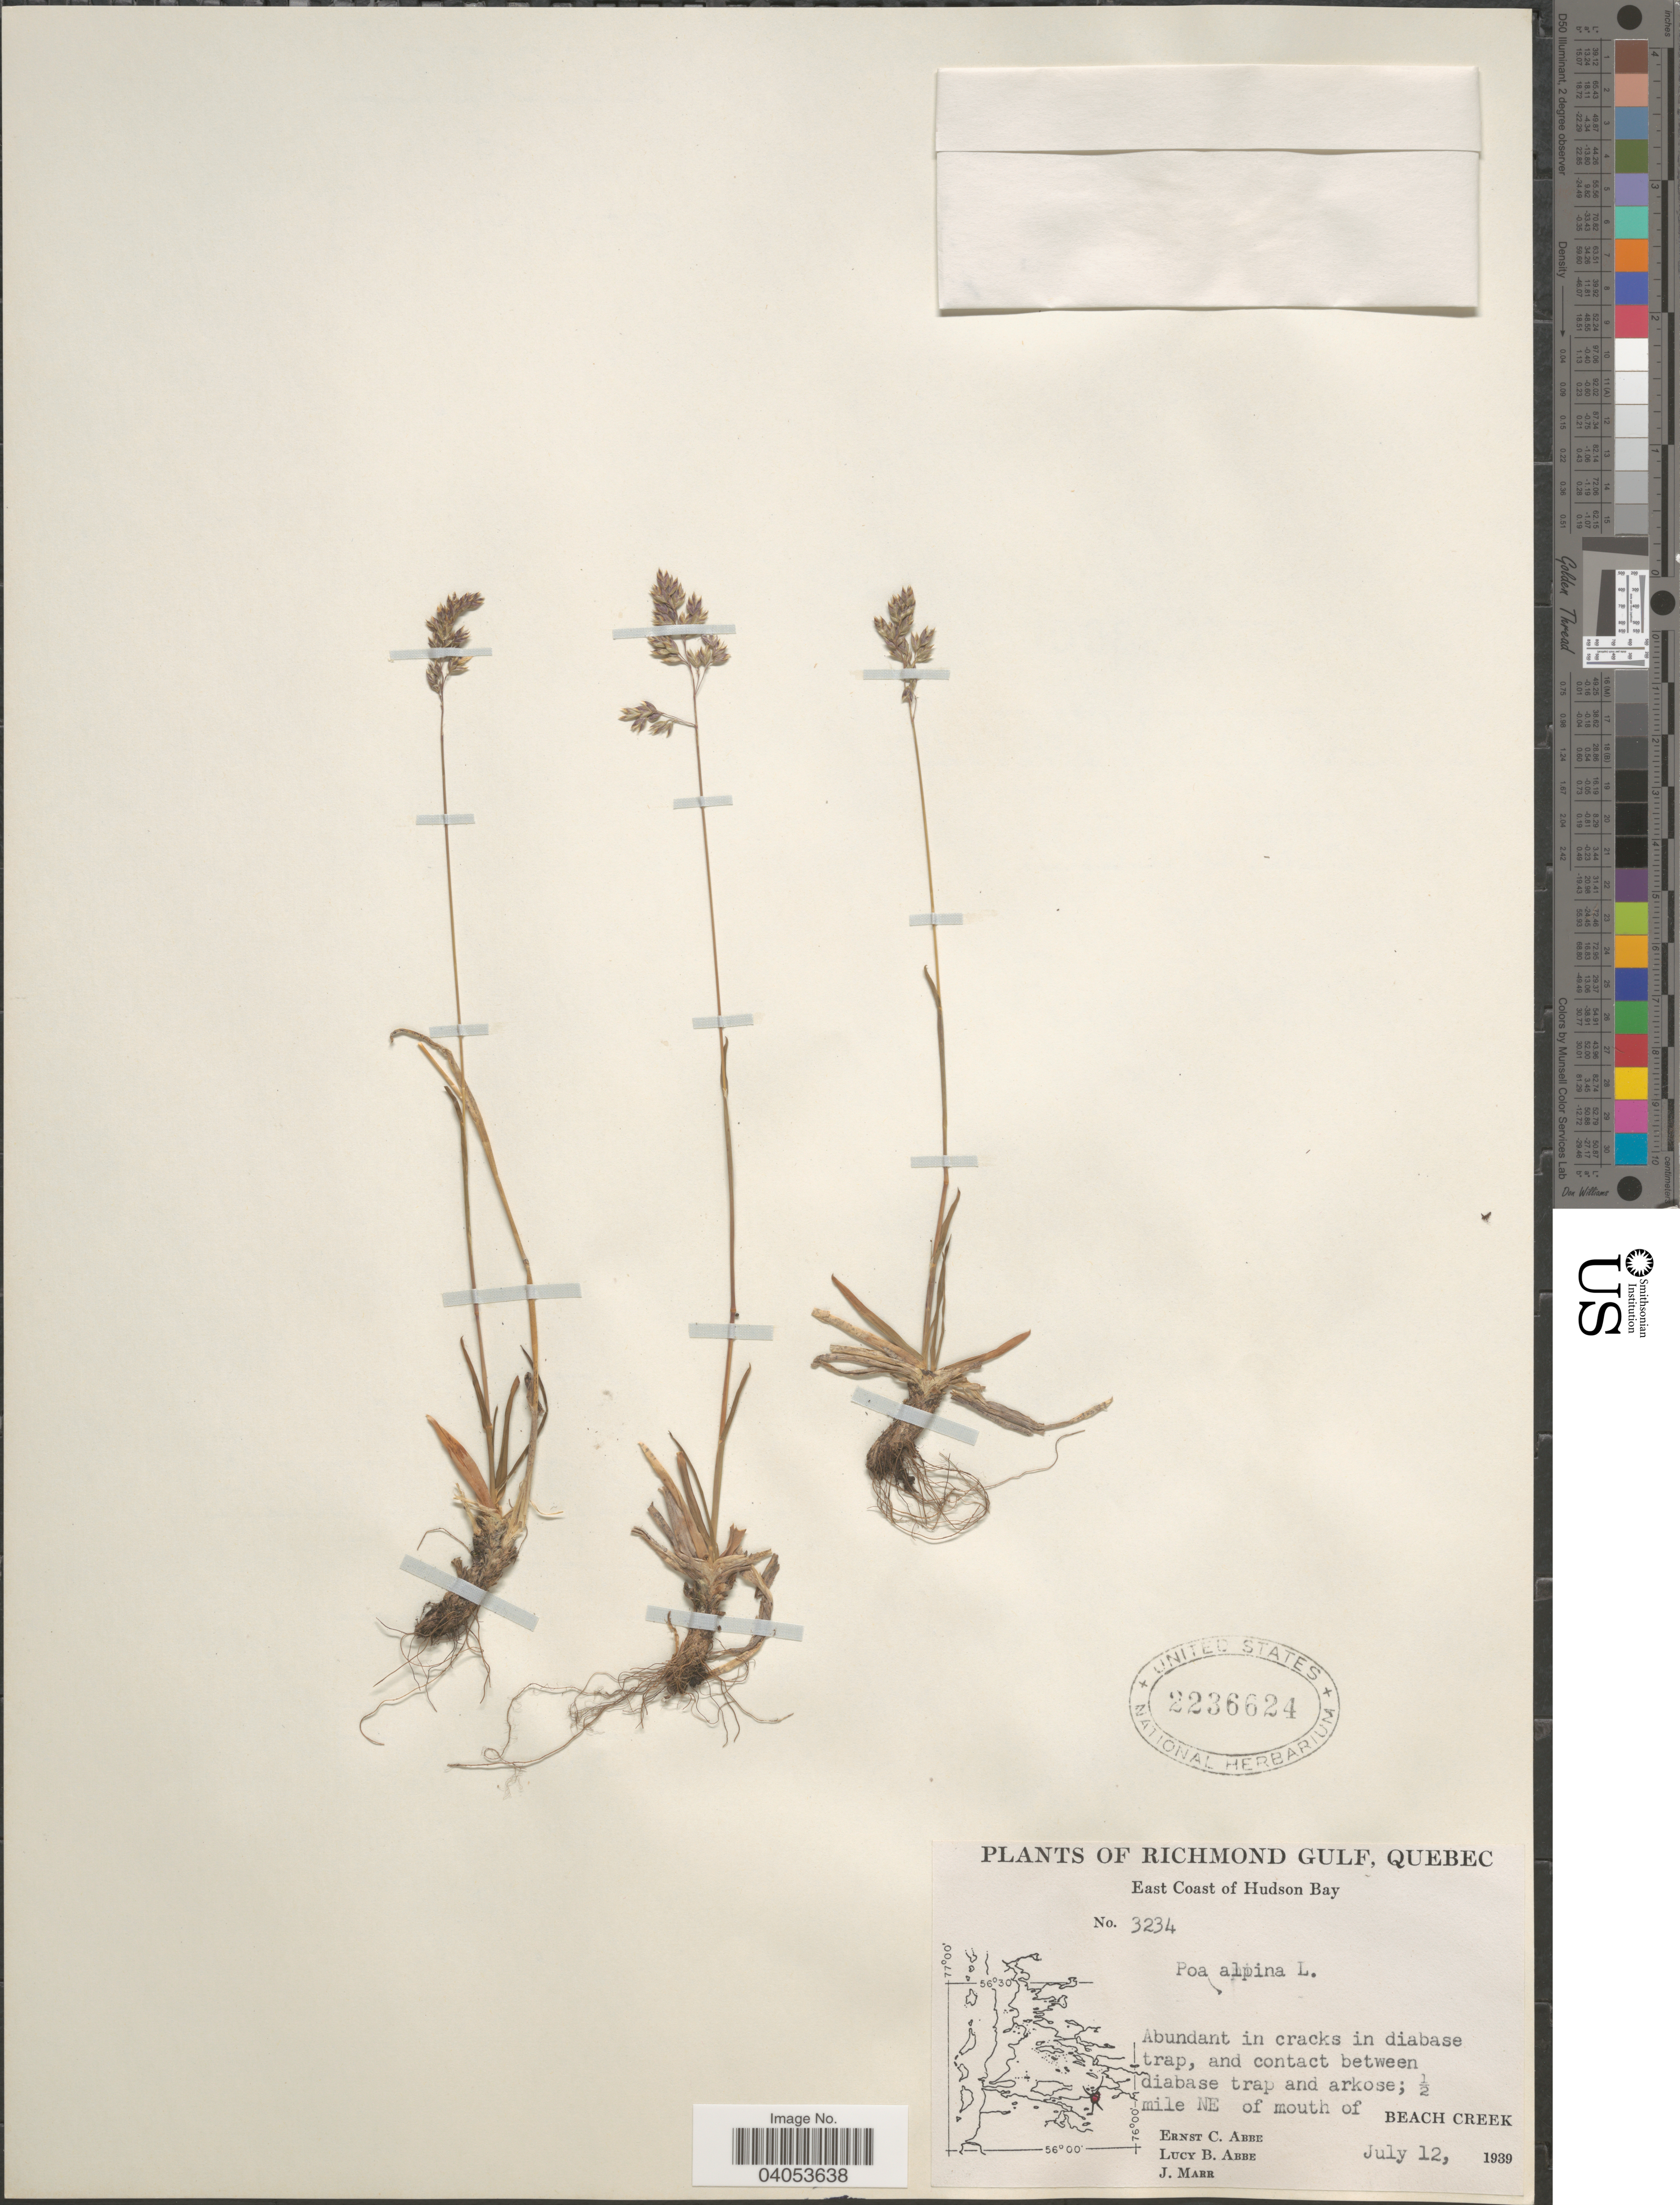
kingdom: Plantae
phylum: Tracheophyta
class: Liliopsida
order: Poales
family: Poaceae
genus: Poa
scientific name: Poa alpina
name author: L.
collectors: E. C. Abbe, L. B. Abbe & J. Marr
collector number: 3234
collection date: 1939-07-12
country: Canada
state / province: Quebec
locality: Richmond Gulf. East Coast of Hudson Bay. ½ mile NE of mouth of Beach Creek.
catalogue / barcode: US 2236624